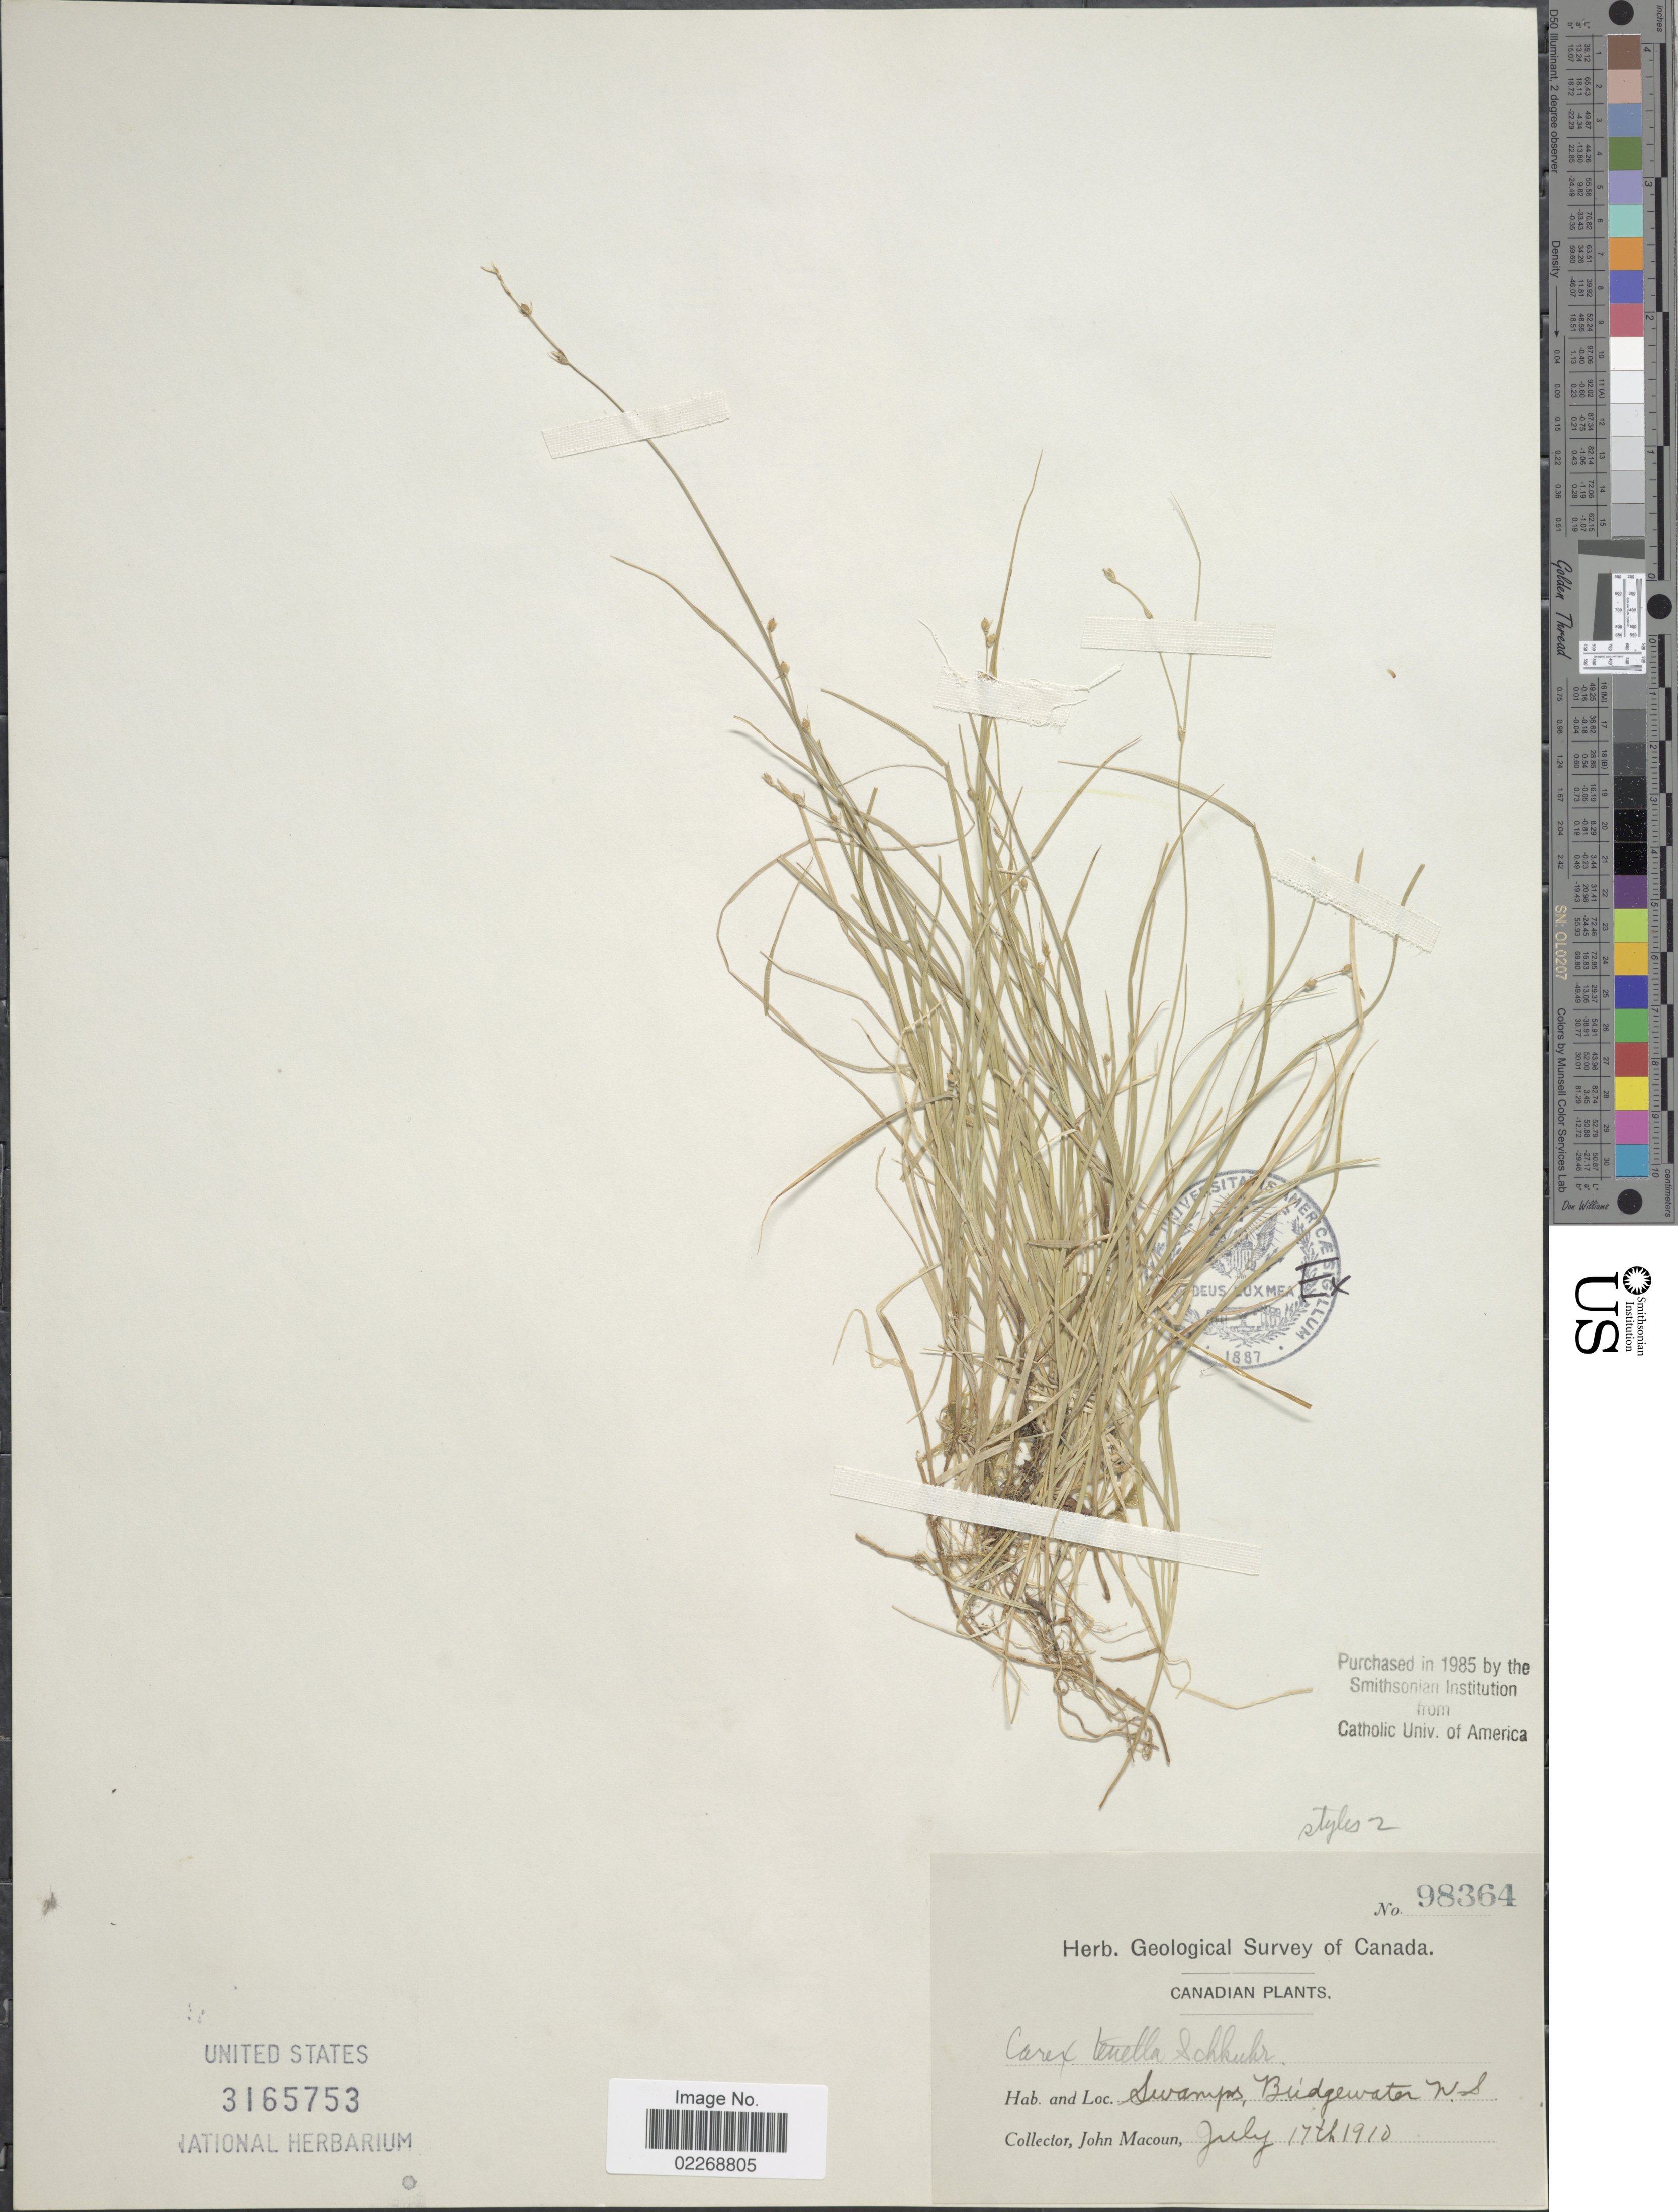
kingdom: Plantae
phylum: Tracheophyta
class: Liliopsida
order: Poales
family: Cyperaceae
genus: Carex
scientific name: Carex disperma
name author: Dewey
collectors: J. Macoun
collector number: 98364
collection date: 1910-07-17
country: Canada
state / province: Nova Scotia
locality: Swamps, Bridgewater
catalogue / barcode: US 3165753